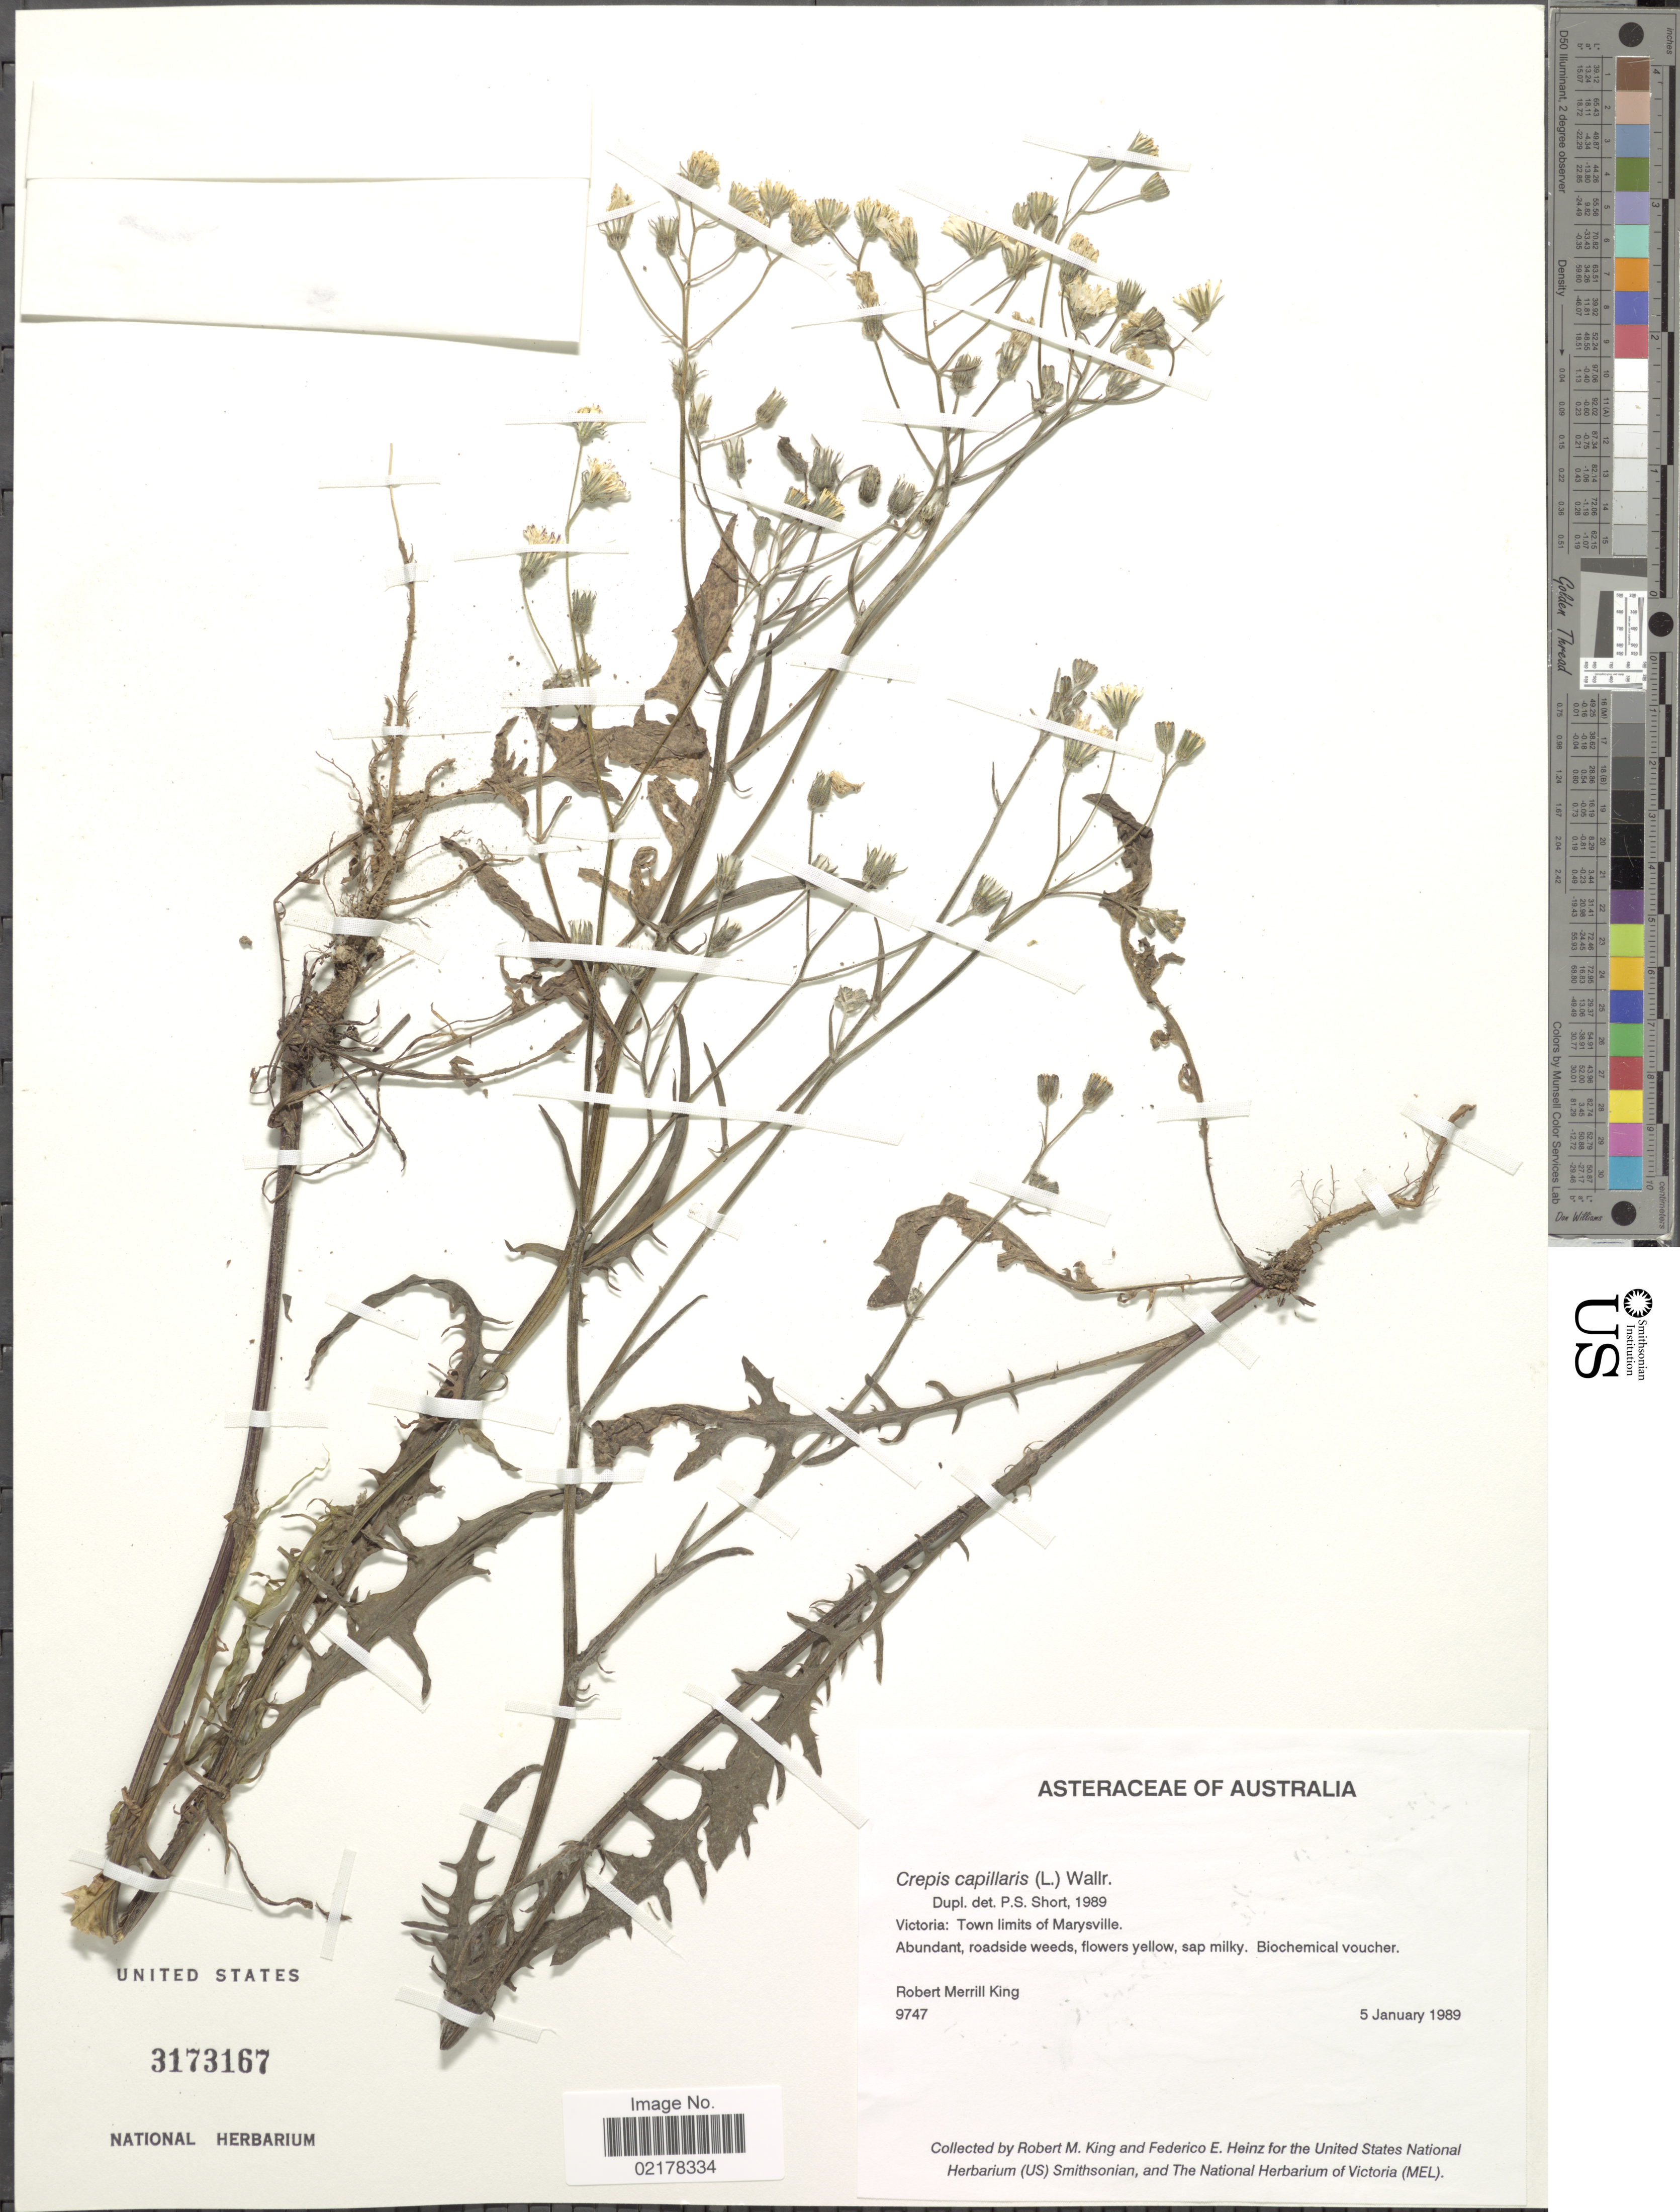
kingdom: Plantae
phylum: Tracheophyta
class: Magnoliopsida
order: Asterales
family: Asteraceae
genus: Crepis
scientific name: Crepis capillaris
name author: (L.) Wallr.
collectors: R. M. King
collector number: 9747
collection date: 1989-01-05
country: Australia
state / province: Victoria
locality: Victoria: Town limits of Marysville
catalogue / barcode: US 3173167